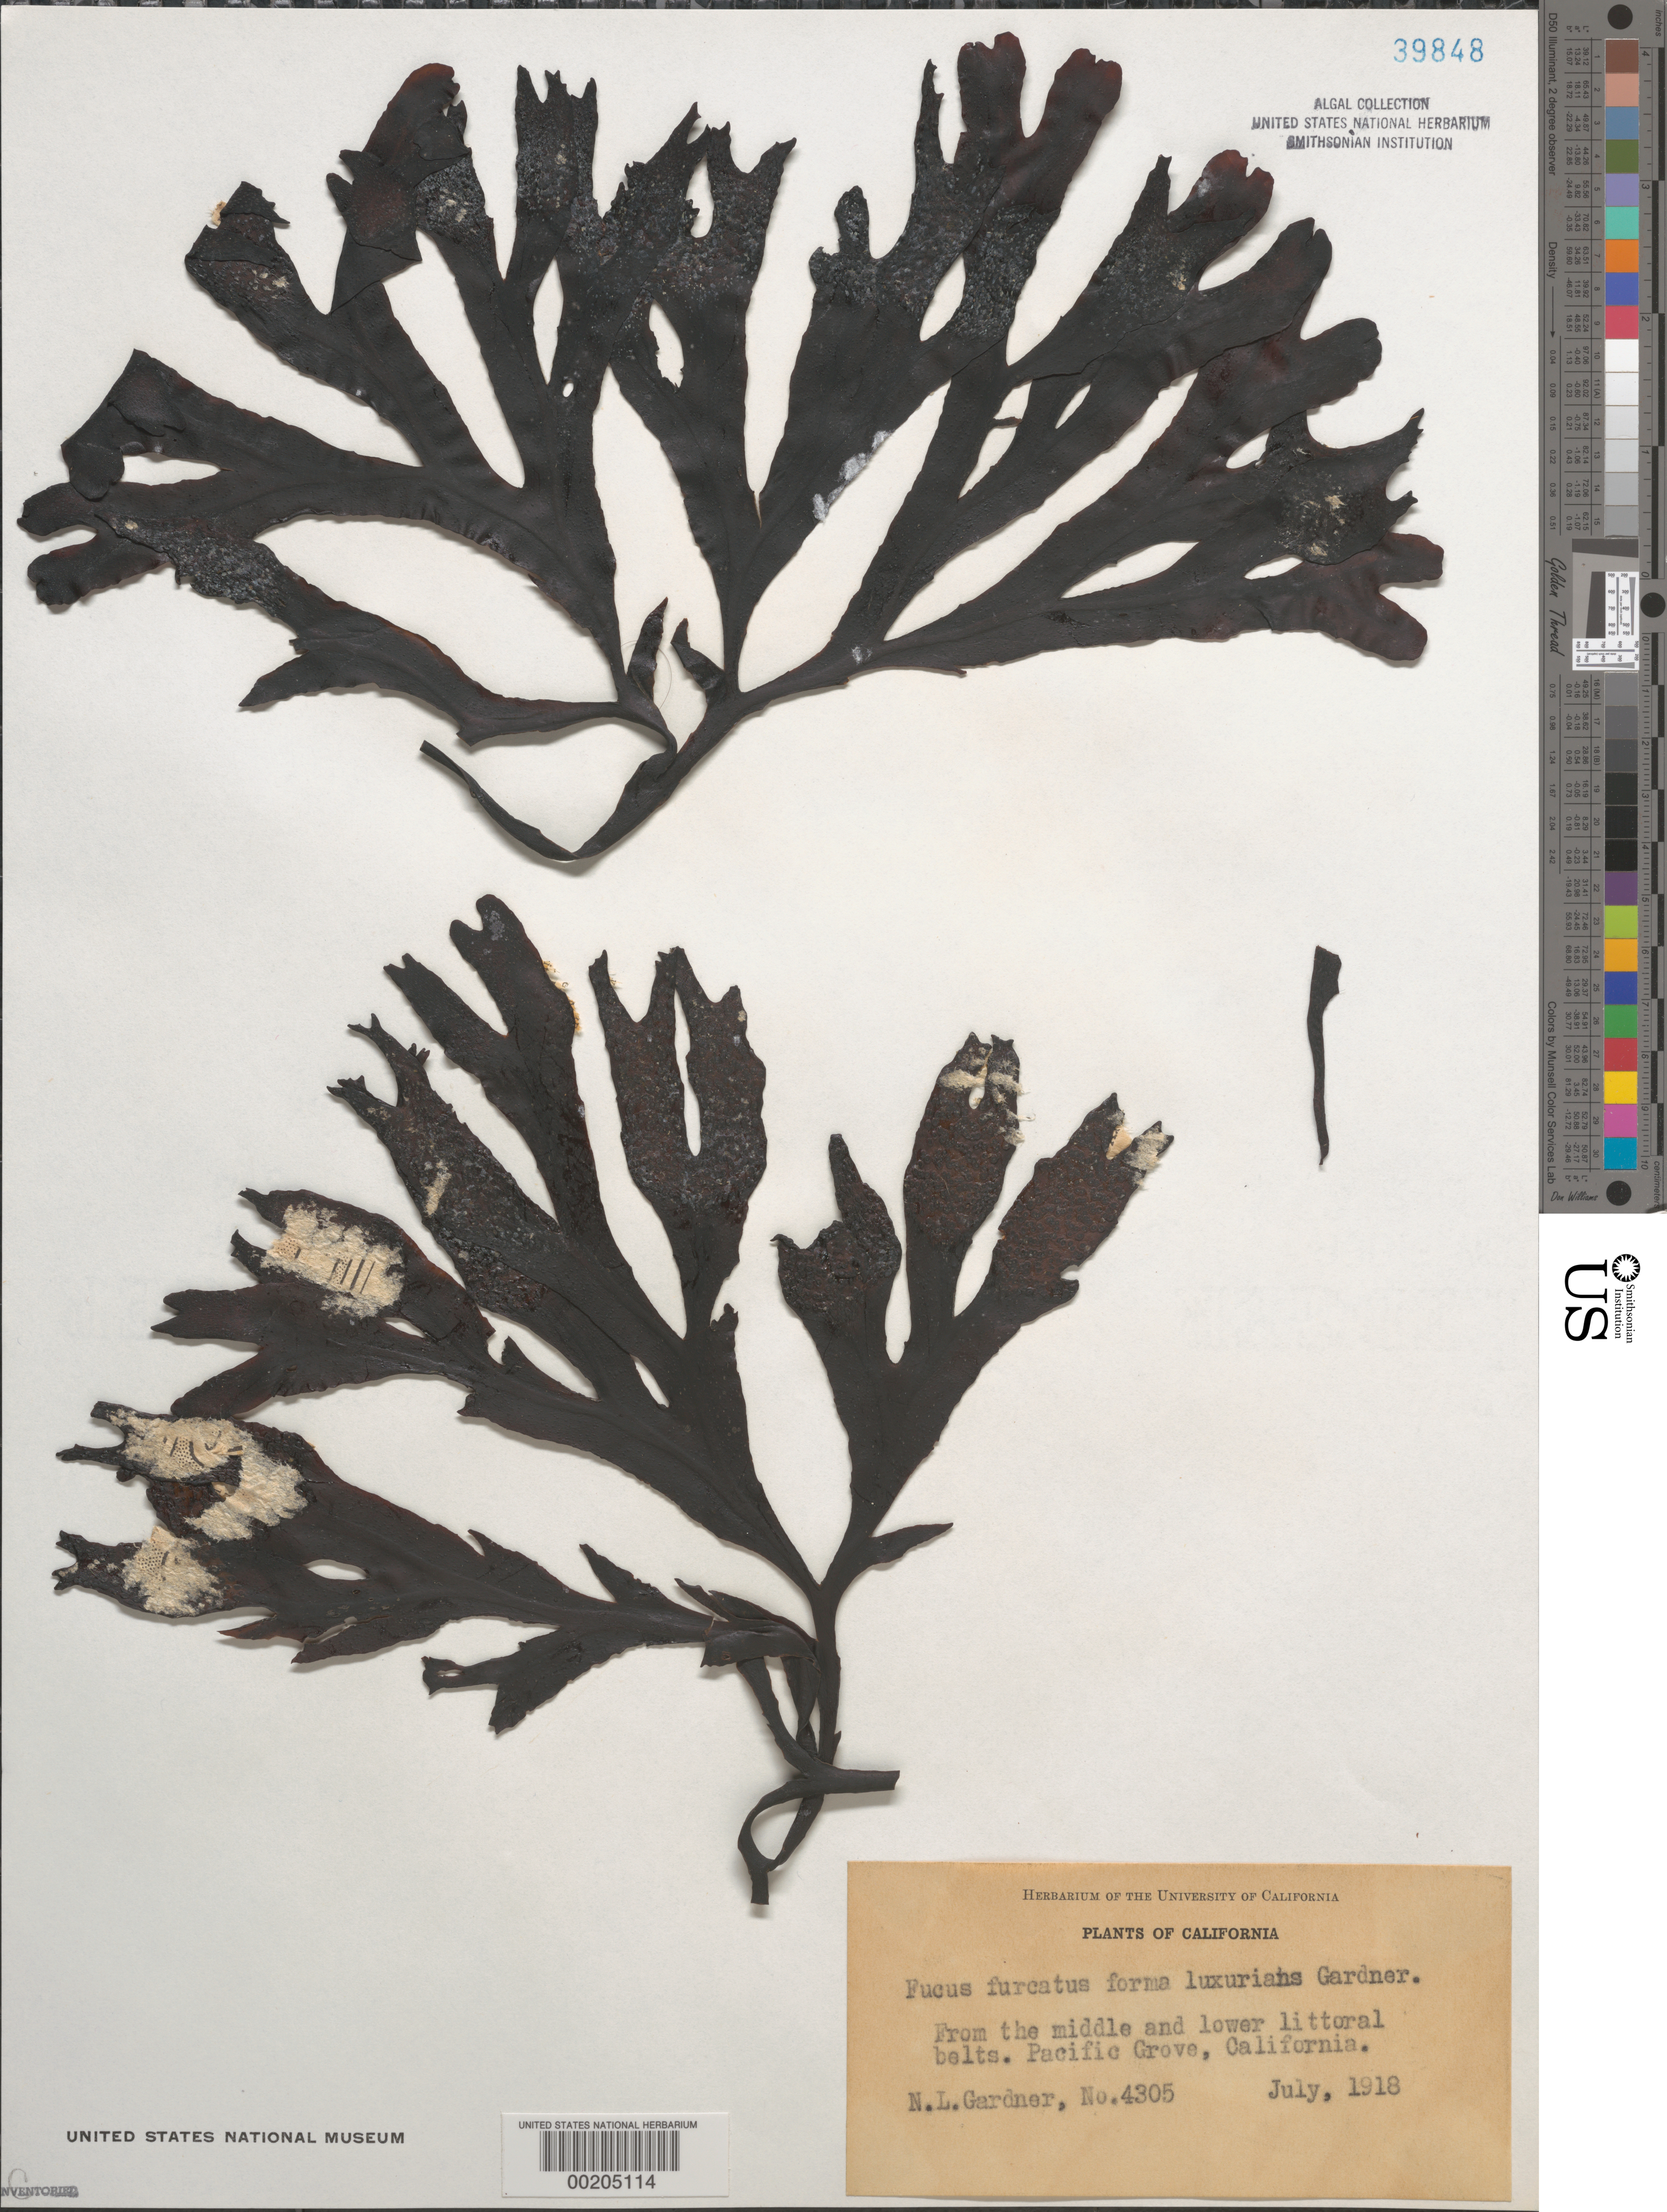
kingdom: Chromista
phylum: Ochrophyta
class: Phaeophyceae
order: Fucales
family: Fucaceae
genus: Fucus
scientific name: Fucus distichus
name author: L.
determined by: Algae name updating Project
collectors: N. Gardner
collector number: NLG 4305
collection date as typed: July 1918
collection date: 1918-07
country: United States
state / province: California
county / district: Monterey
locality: Pacific Grove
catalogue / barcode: US 39848